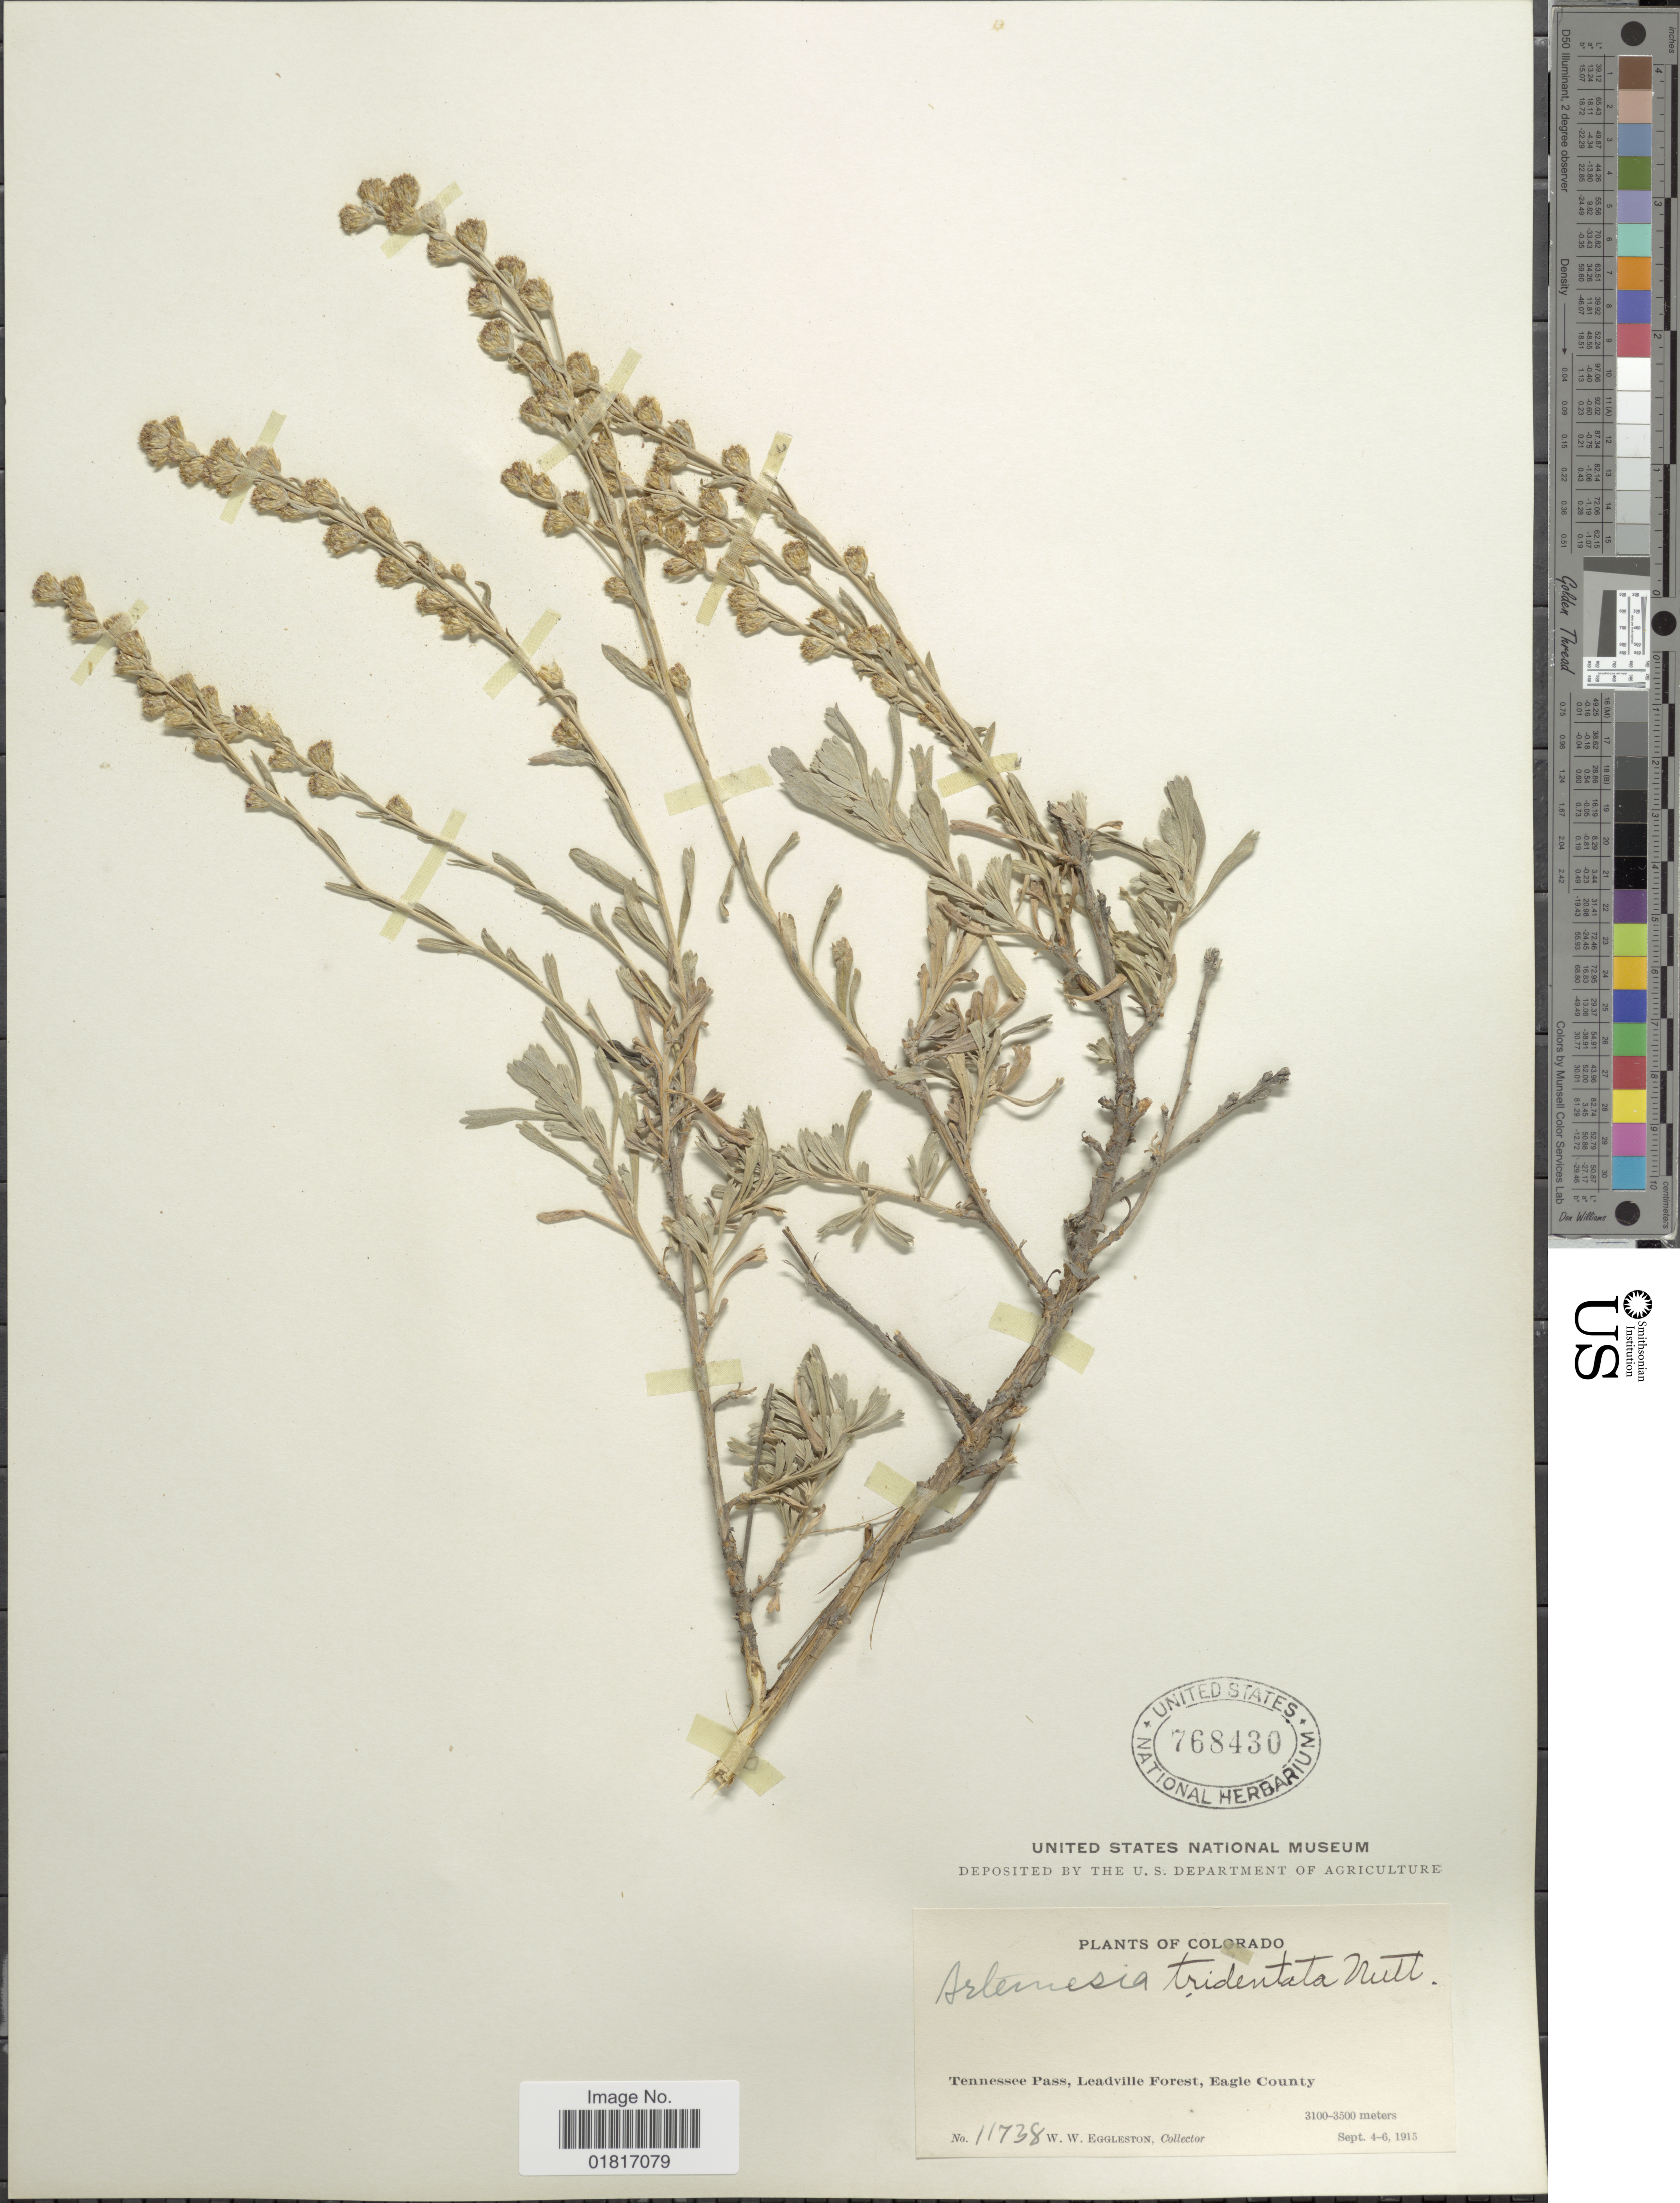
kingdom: Plantae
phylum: Tracheophyta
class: Magnoliopsida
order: Asterales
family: Asteraceae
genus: Artemisia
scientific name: Artemisia tridentata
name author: Nutt.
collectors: W. W. Eggleston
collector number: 11738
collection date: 1915-09-04/1915-09-06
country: United States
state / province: Colorado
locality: Tennessee Pass, Leadville Forest, Eagle County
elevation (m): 3100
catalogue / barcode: US 768430